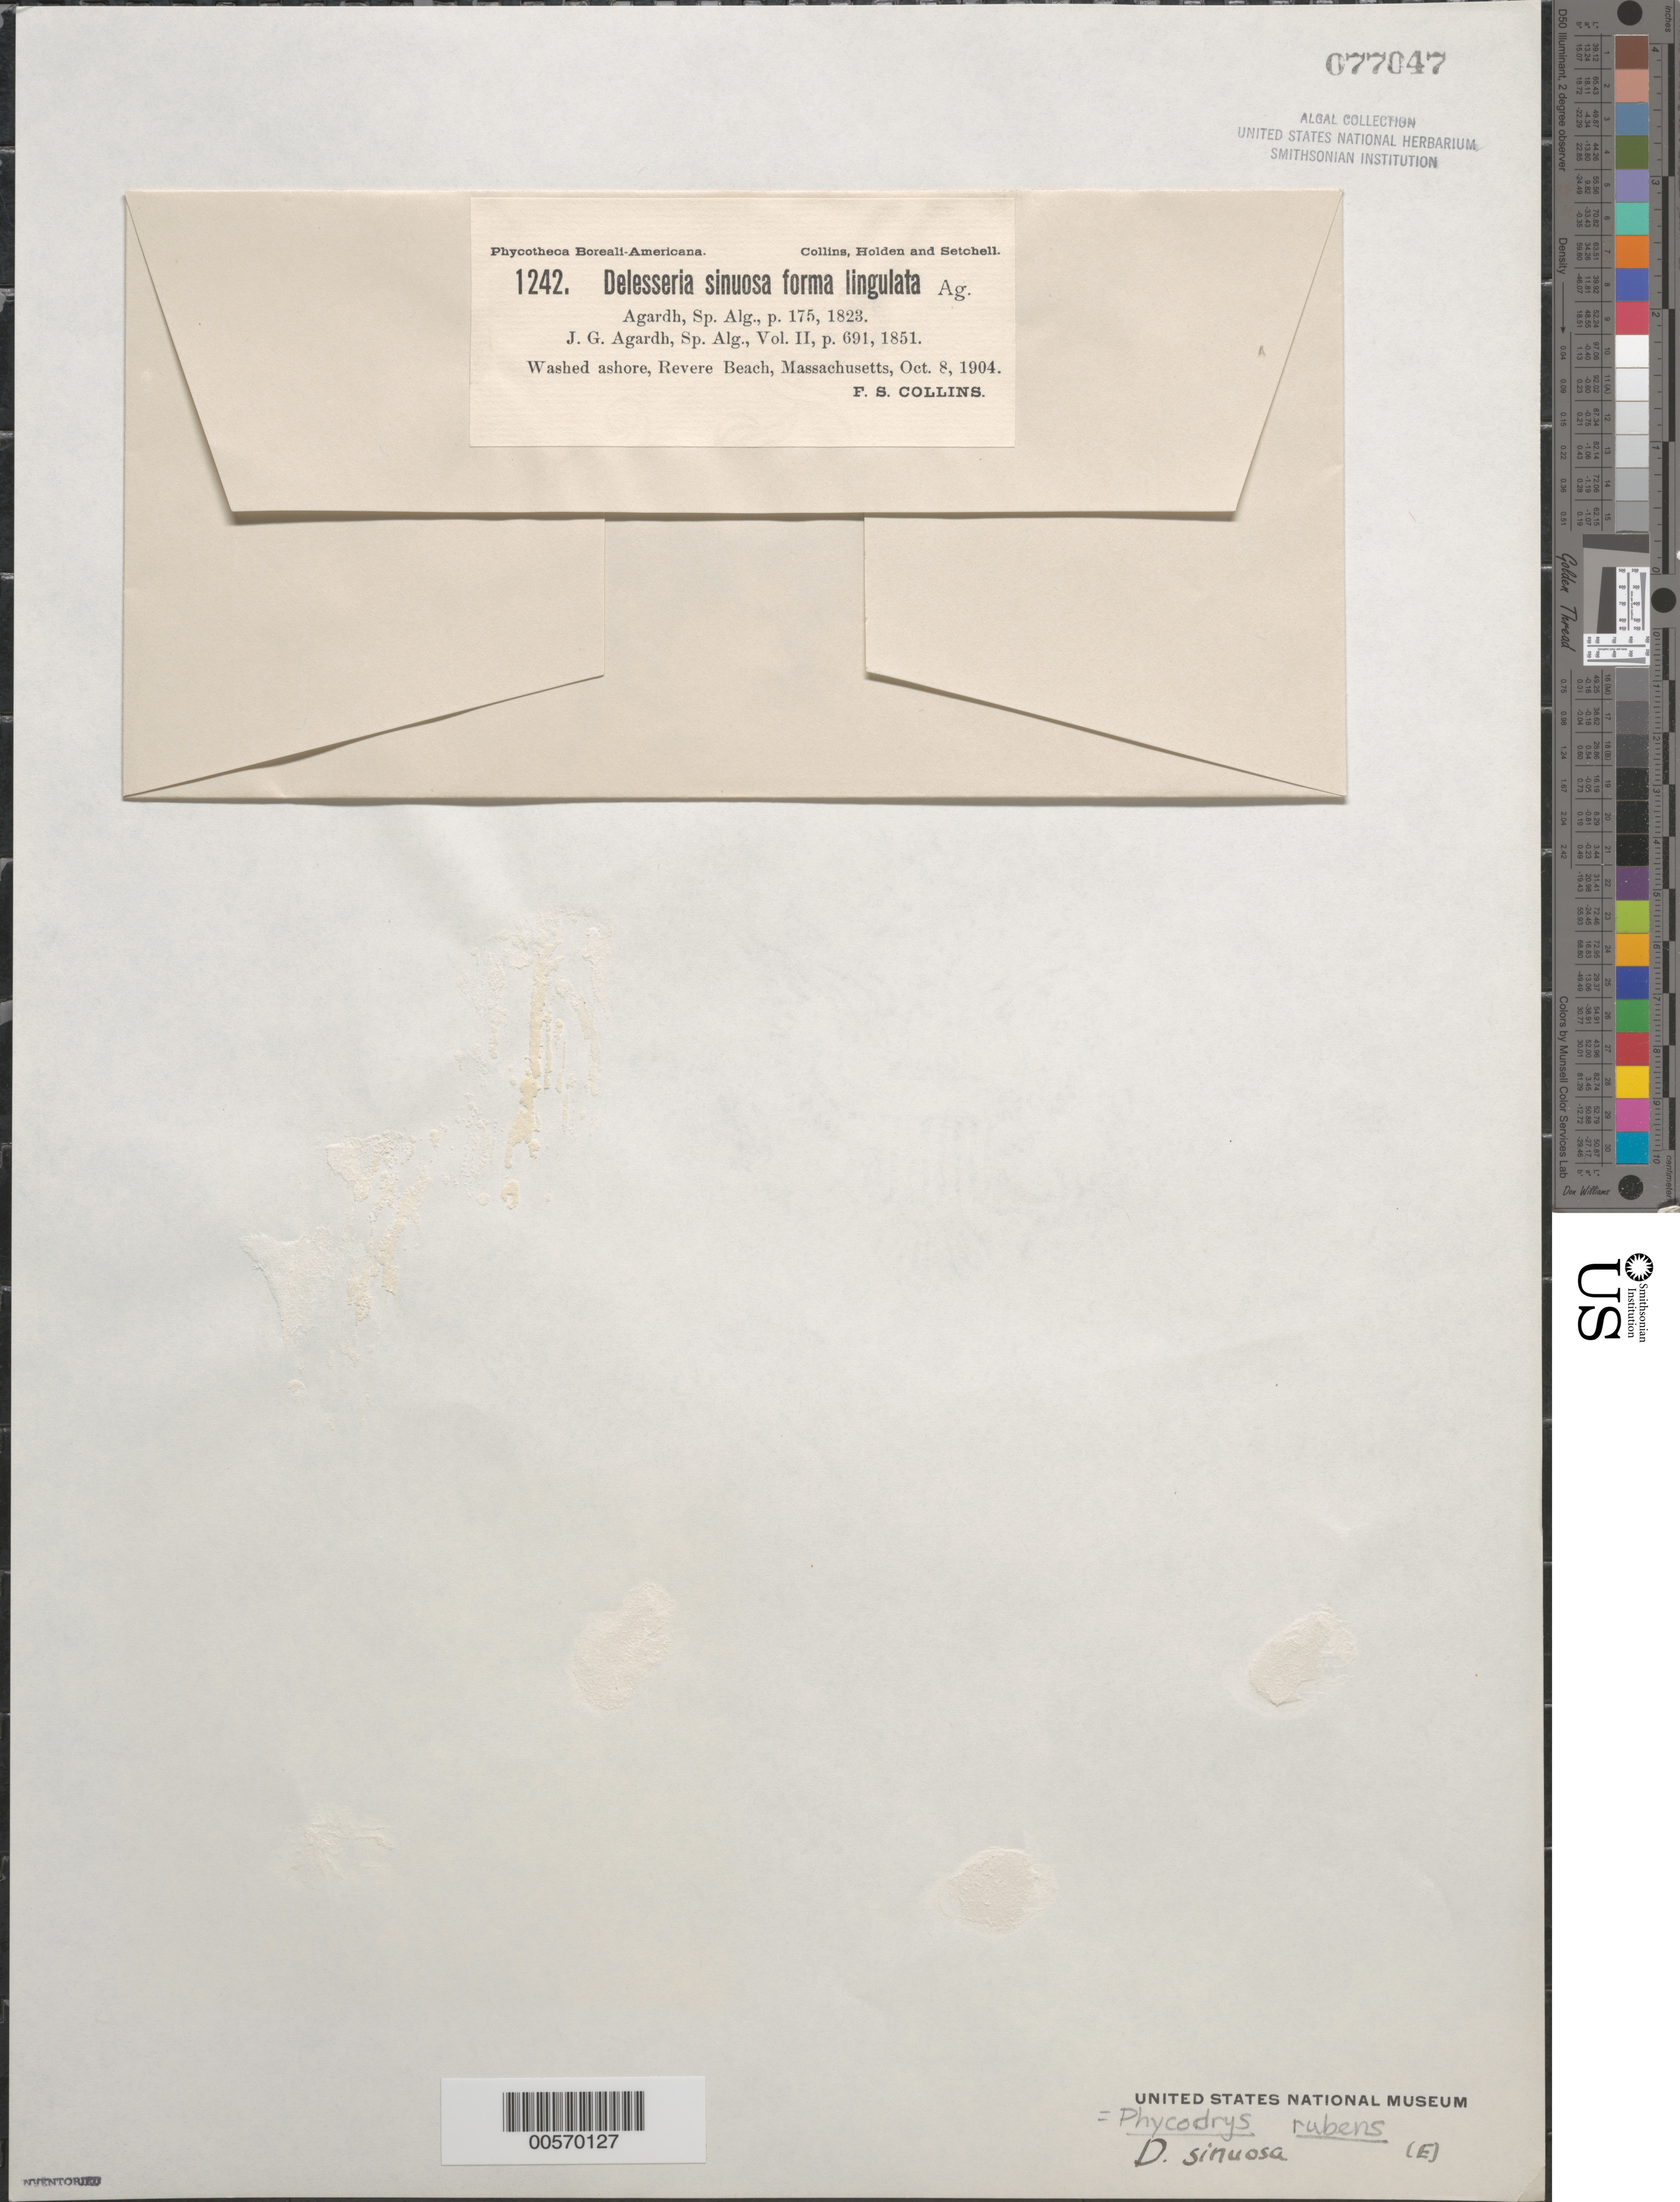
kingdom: Plantae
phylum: Rhodophyta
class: Florideophyceae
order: Ceramiales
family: Delesseriaceae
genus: Phycodrys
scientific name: Phycodrys rubens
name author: (L.) Batters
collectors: F. Collins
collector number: PB-A 1242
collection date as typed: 08 Oct 1904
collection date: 1904-10-08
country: United States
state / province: Massachusetts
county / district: Suffolk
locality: Revere Beach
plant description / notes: Collins, Holden & Setchell, Phycotheca Boreali-Americana, as Delesseria sinuosa f. lingulata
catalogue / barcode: US 77047